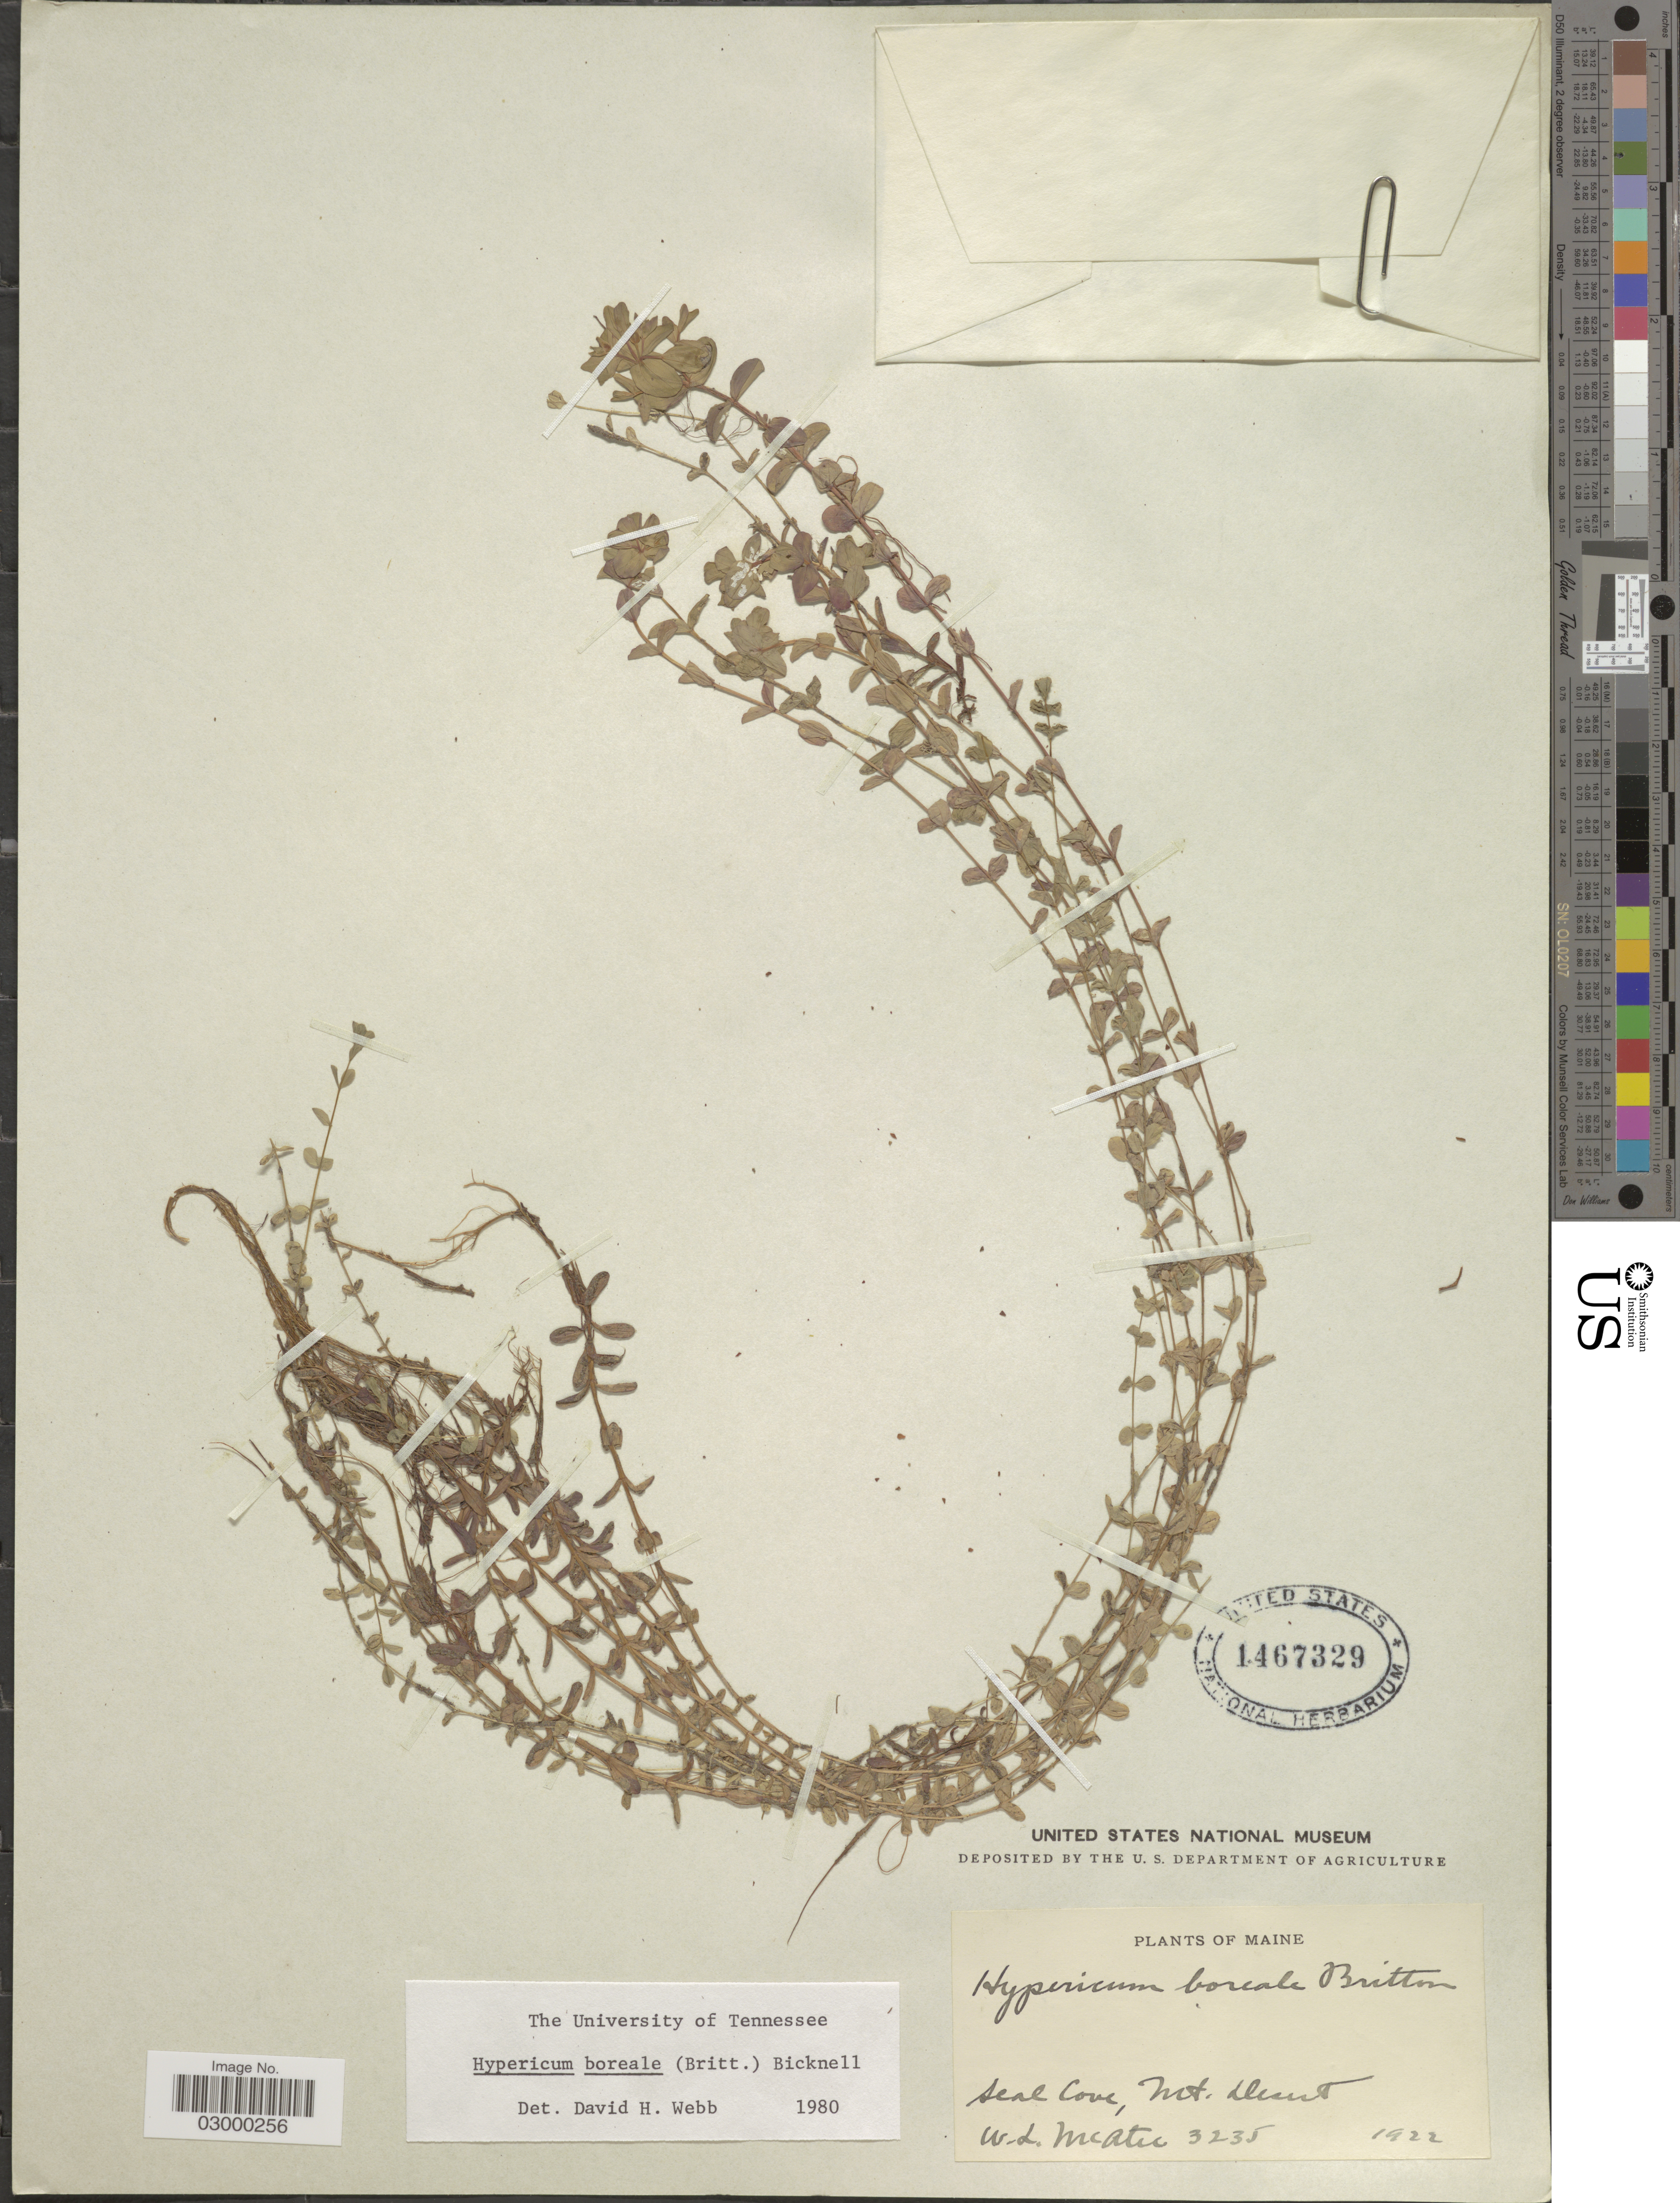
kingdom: Plantae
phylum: Tracheophyta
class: Magnoliopsida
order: Malpighiales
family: Hypericaceae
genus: Hypericum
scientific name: Hypericum boreale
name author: (Britton) E.P. Bicknell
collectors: W. McAtee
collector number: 3235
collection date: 1922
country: United States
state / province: Maine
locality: Seal Cove, Mt. Desert.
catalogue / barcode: US 1467329